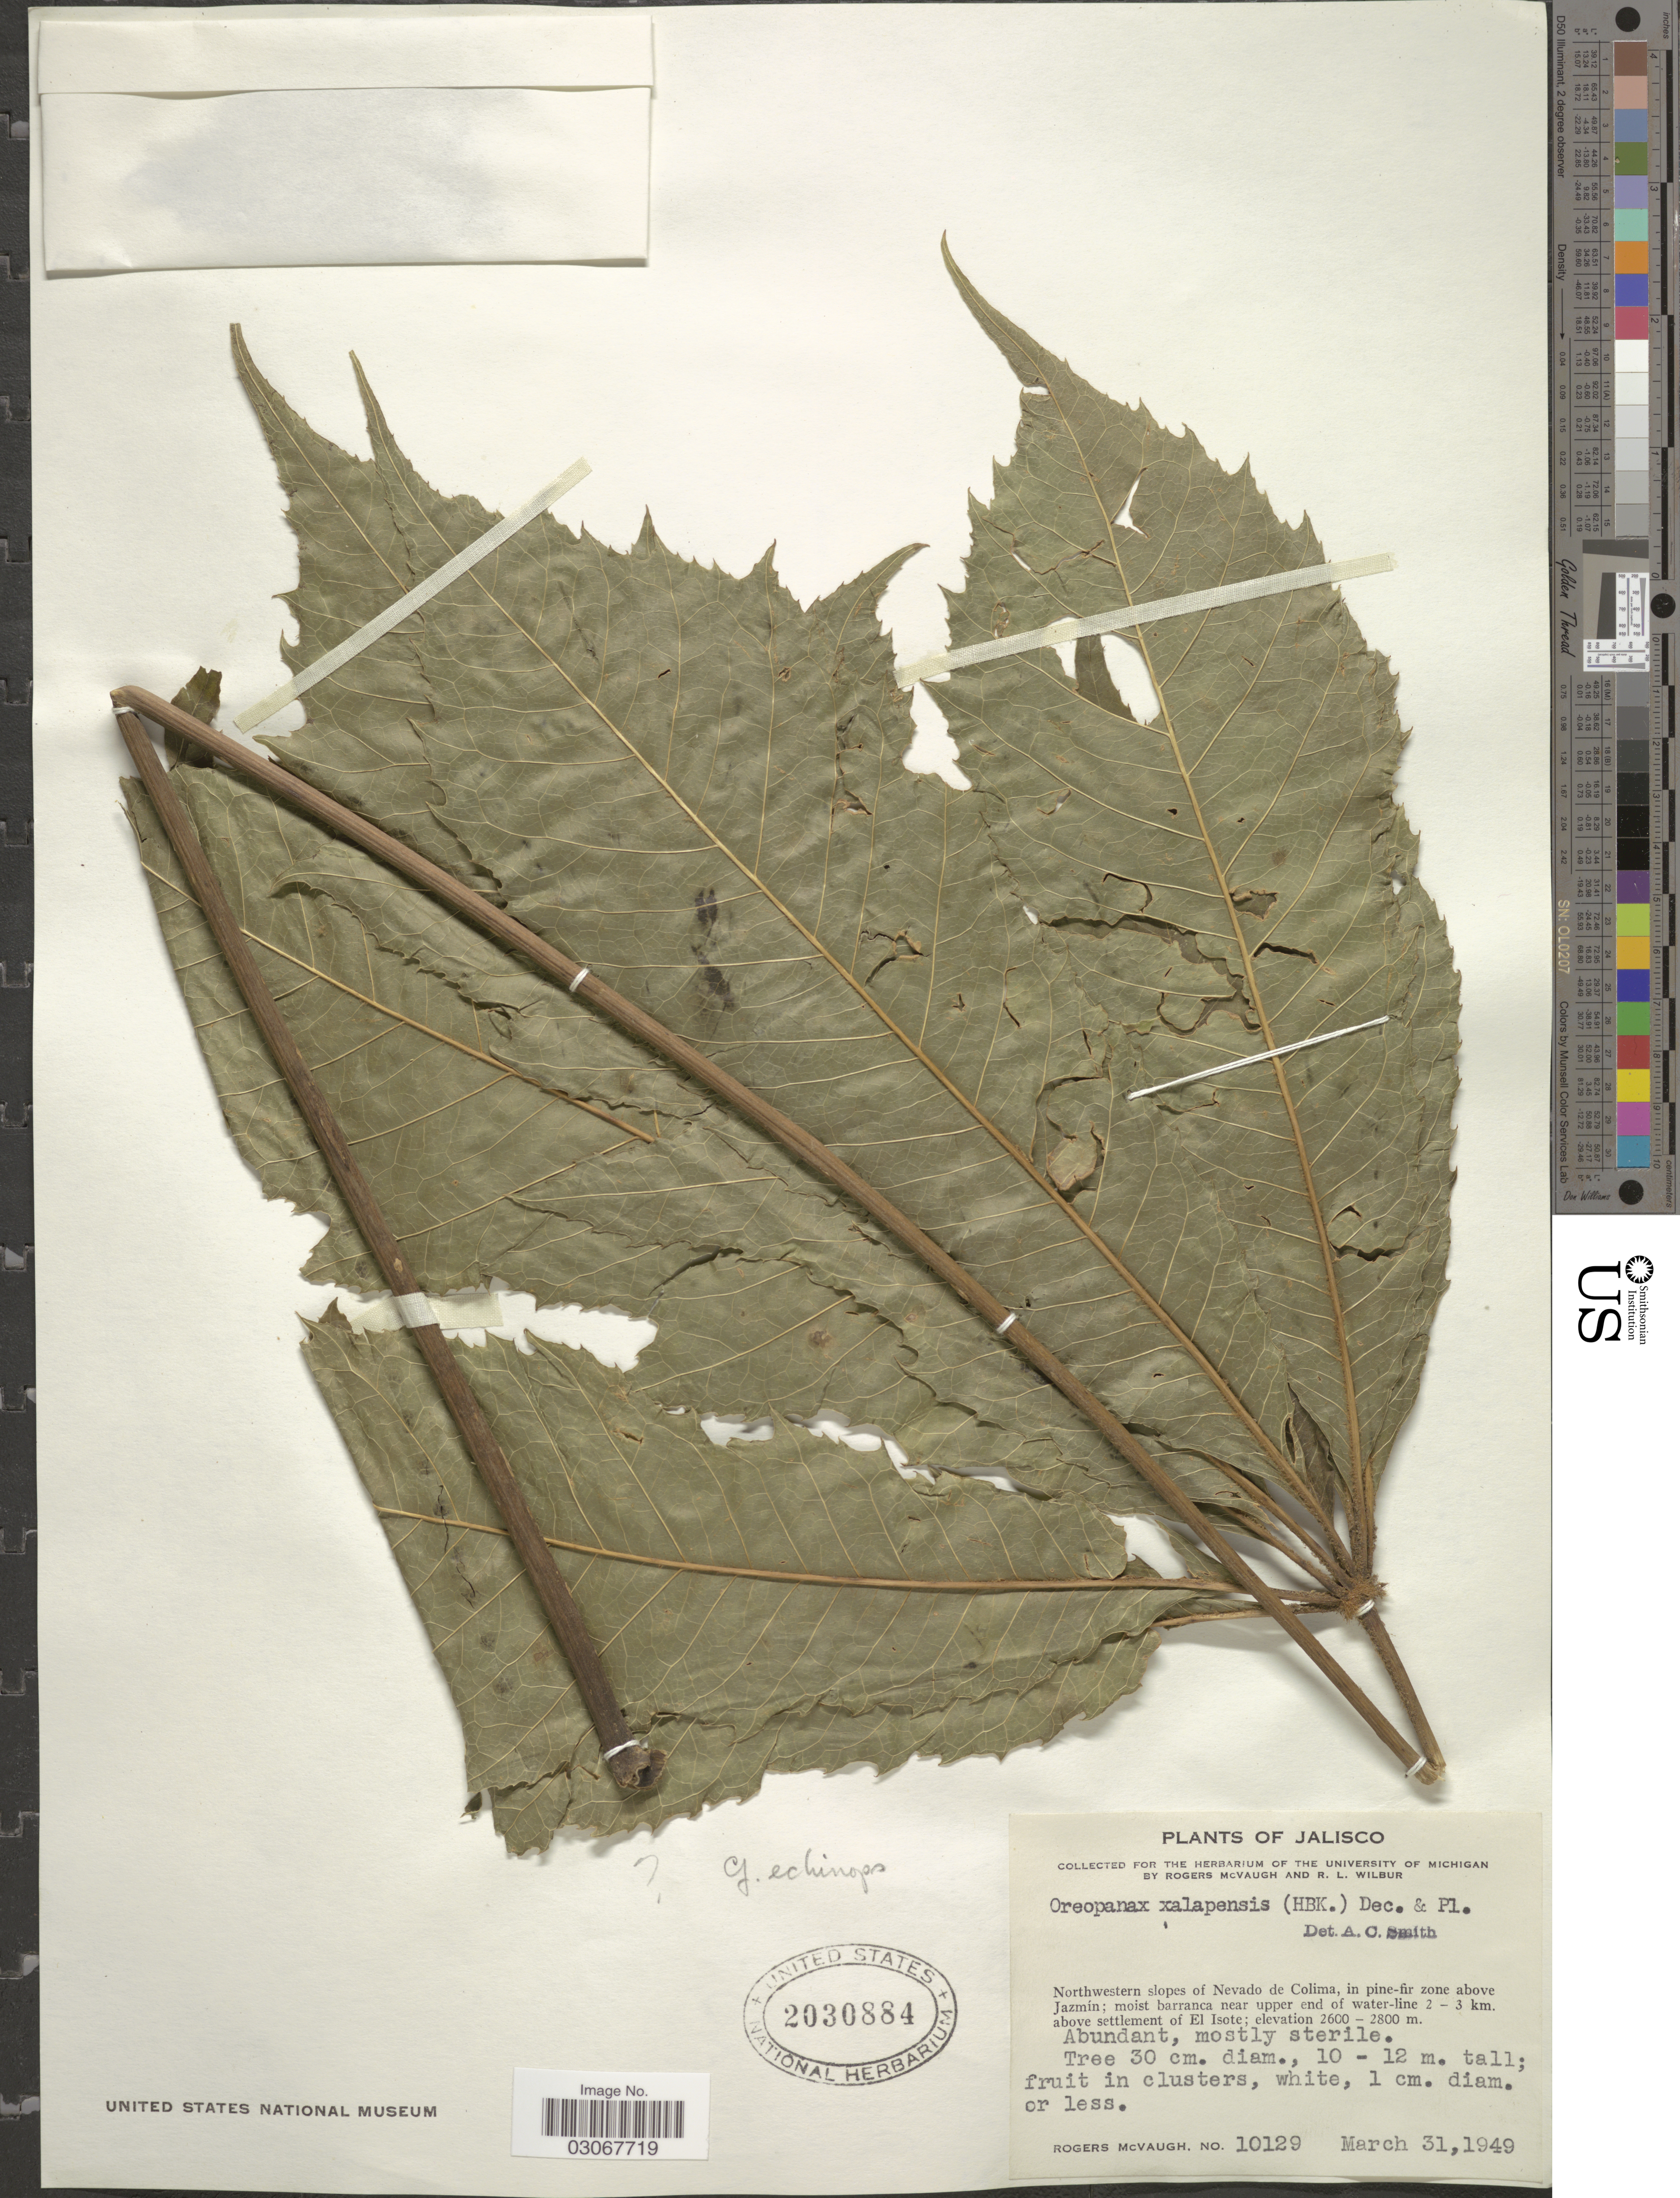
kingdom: Plantae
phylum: Tracheophyta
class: Magnoliopsida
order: Apiales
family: Araliaceae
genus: Oreopanax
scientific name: Oreopanax sp.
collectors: R. McVaugh & R. L. Wilbur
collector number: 10129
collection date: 1949-03-31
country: Mexico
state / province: Jalisco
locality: Northwestern slopes of Nevado de Colima, in pine-fir zone above Jazmín; moist barranca near upper end of water-line 2-3 km. above settlement of El Isote.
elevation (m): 2600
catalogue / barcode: US 2030884